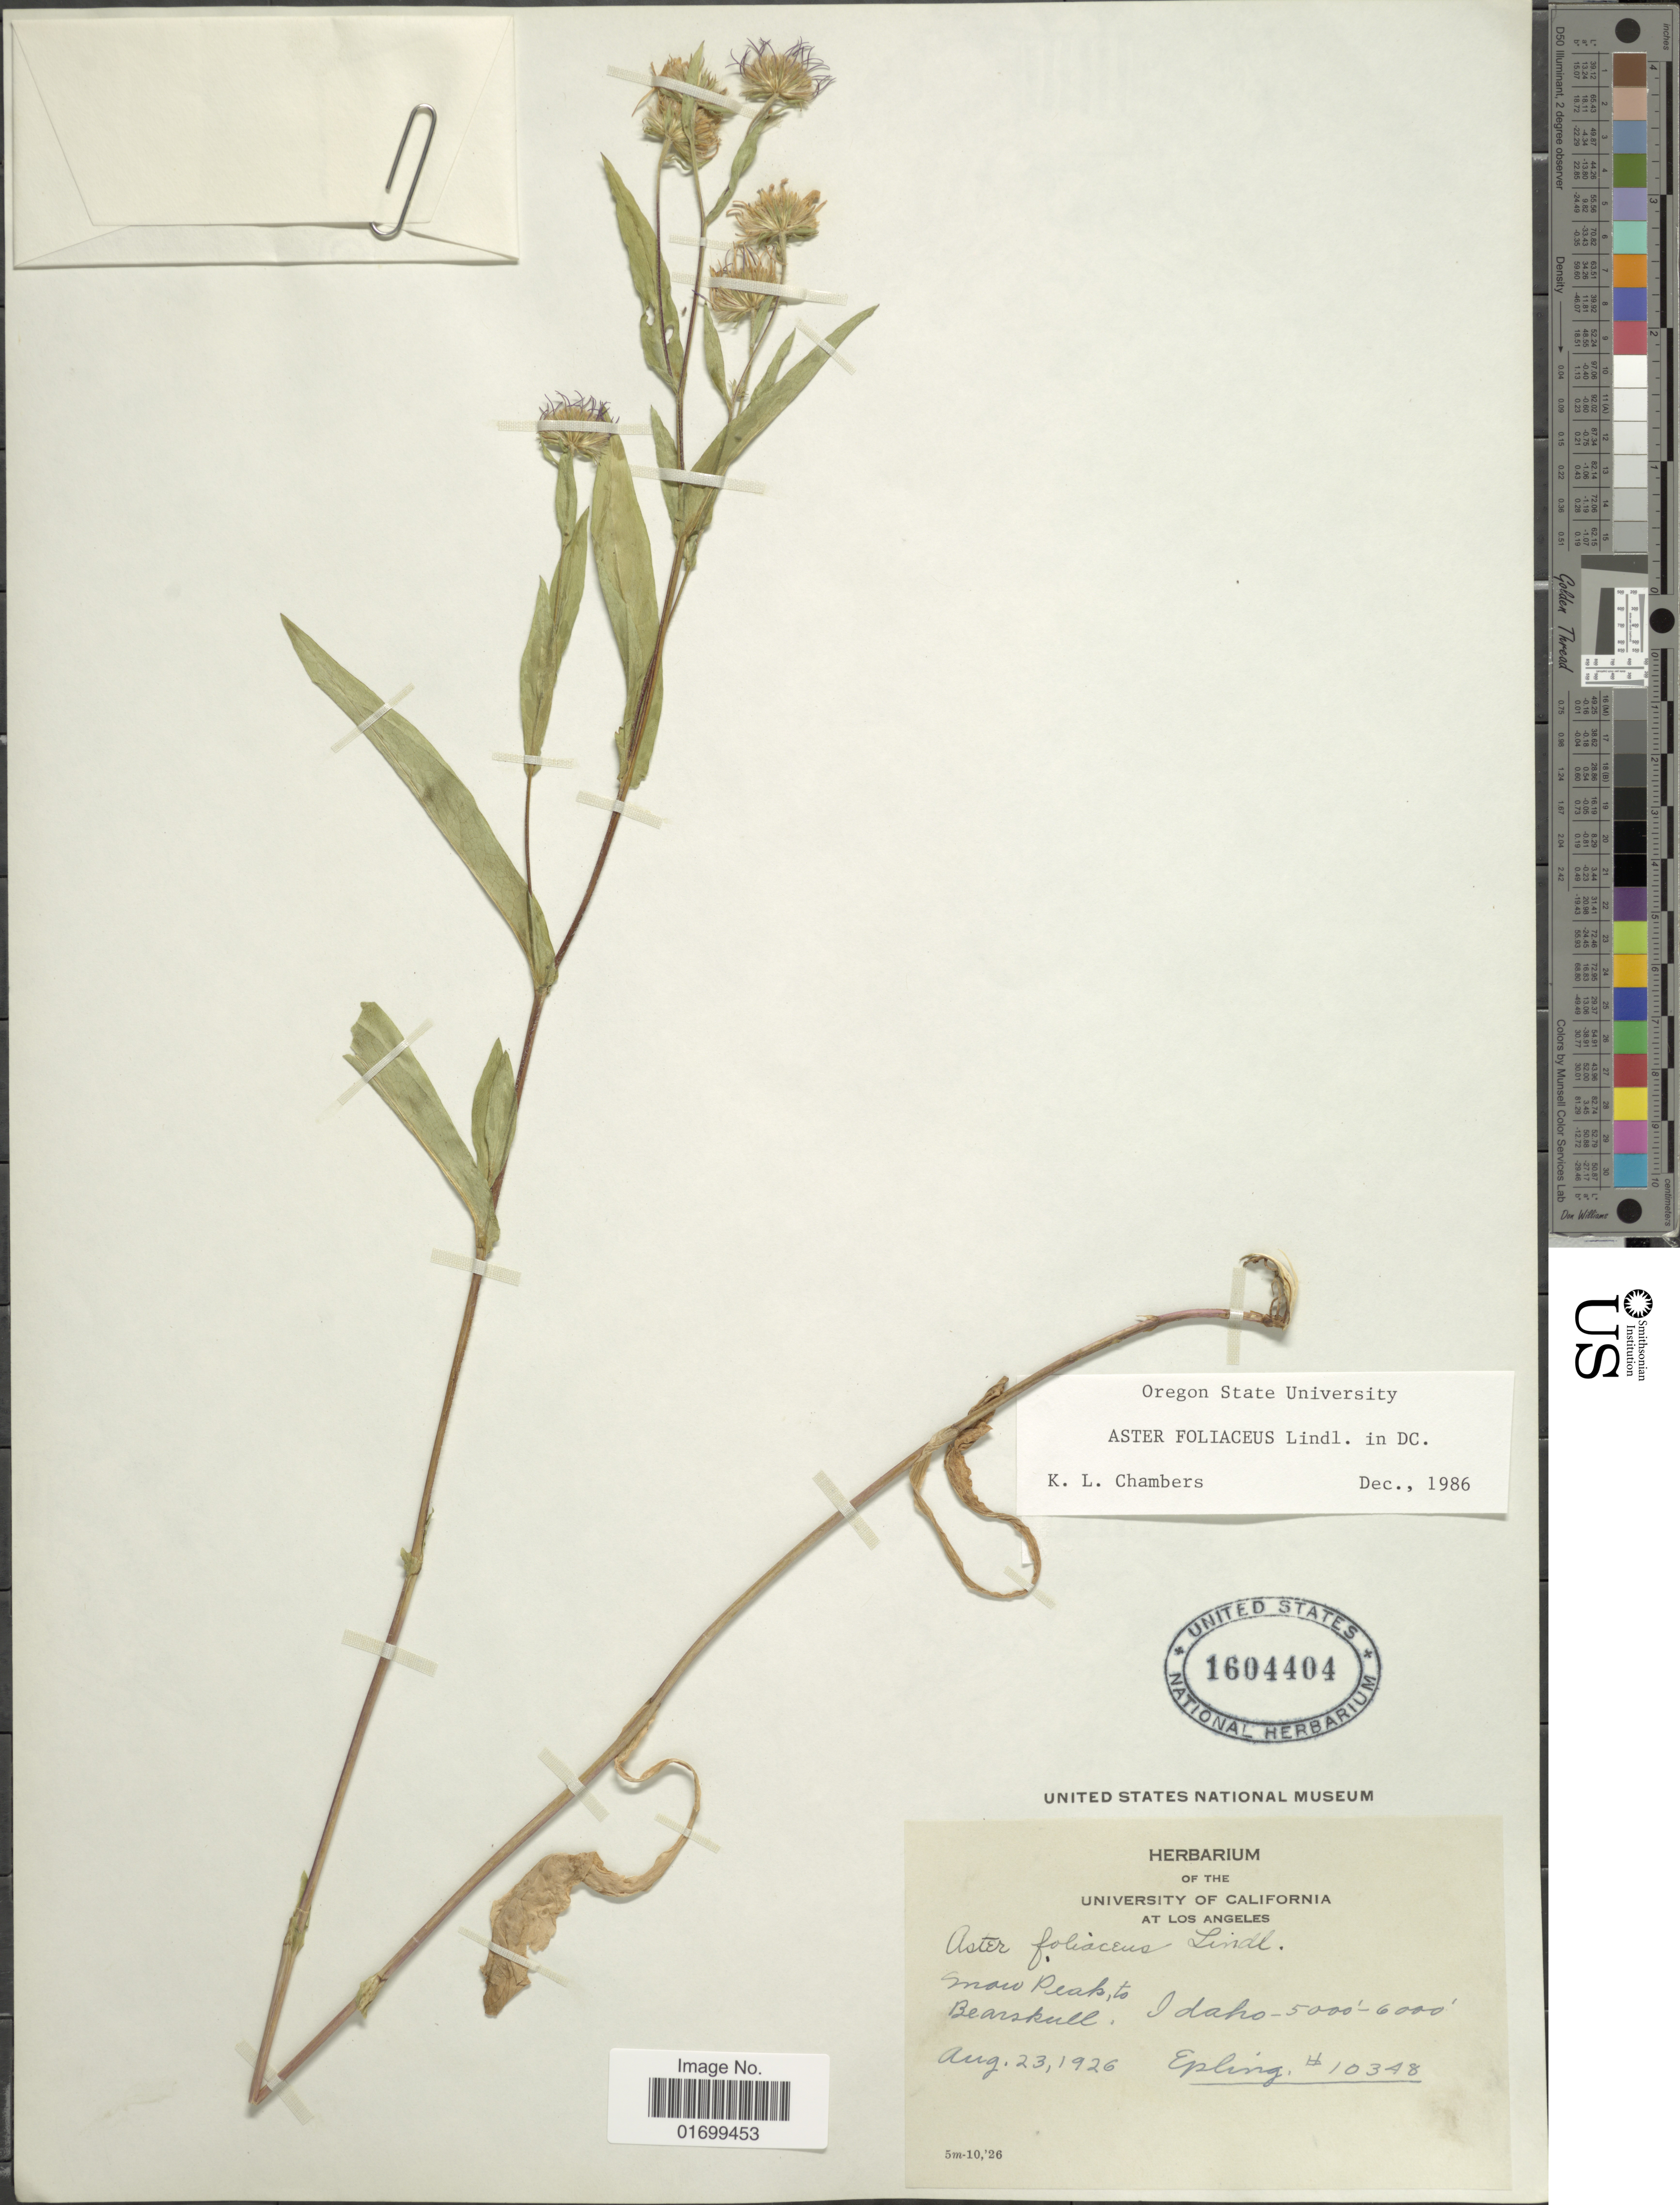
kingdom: Plantae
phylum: Tracheophyta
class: Magnoliopsida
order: Asterales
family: Asteraceae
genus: Symphyotrichum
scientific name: Symphyotrichum foliaceum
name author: (Lindl. ex DC.) G.L. Nesom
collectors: -- Epling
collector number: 10348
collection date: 1926-08-23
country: United States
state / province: Idaho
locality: Snow Peak, to Bearskull.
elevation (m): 1524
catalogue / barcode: US 1604404